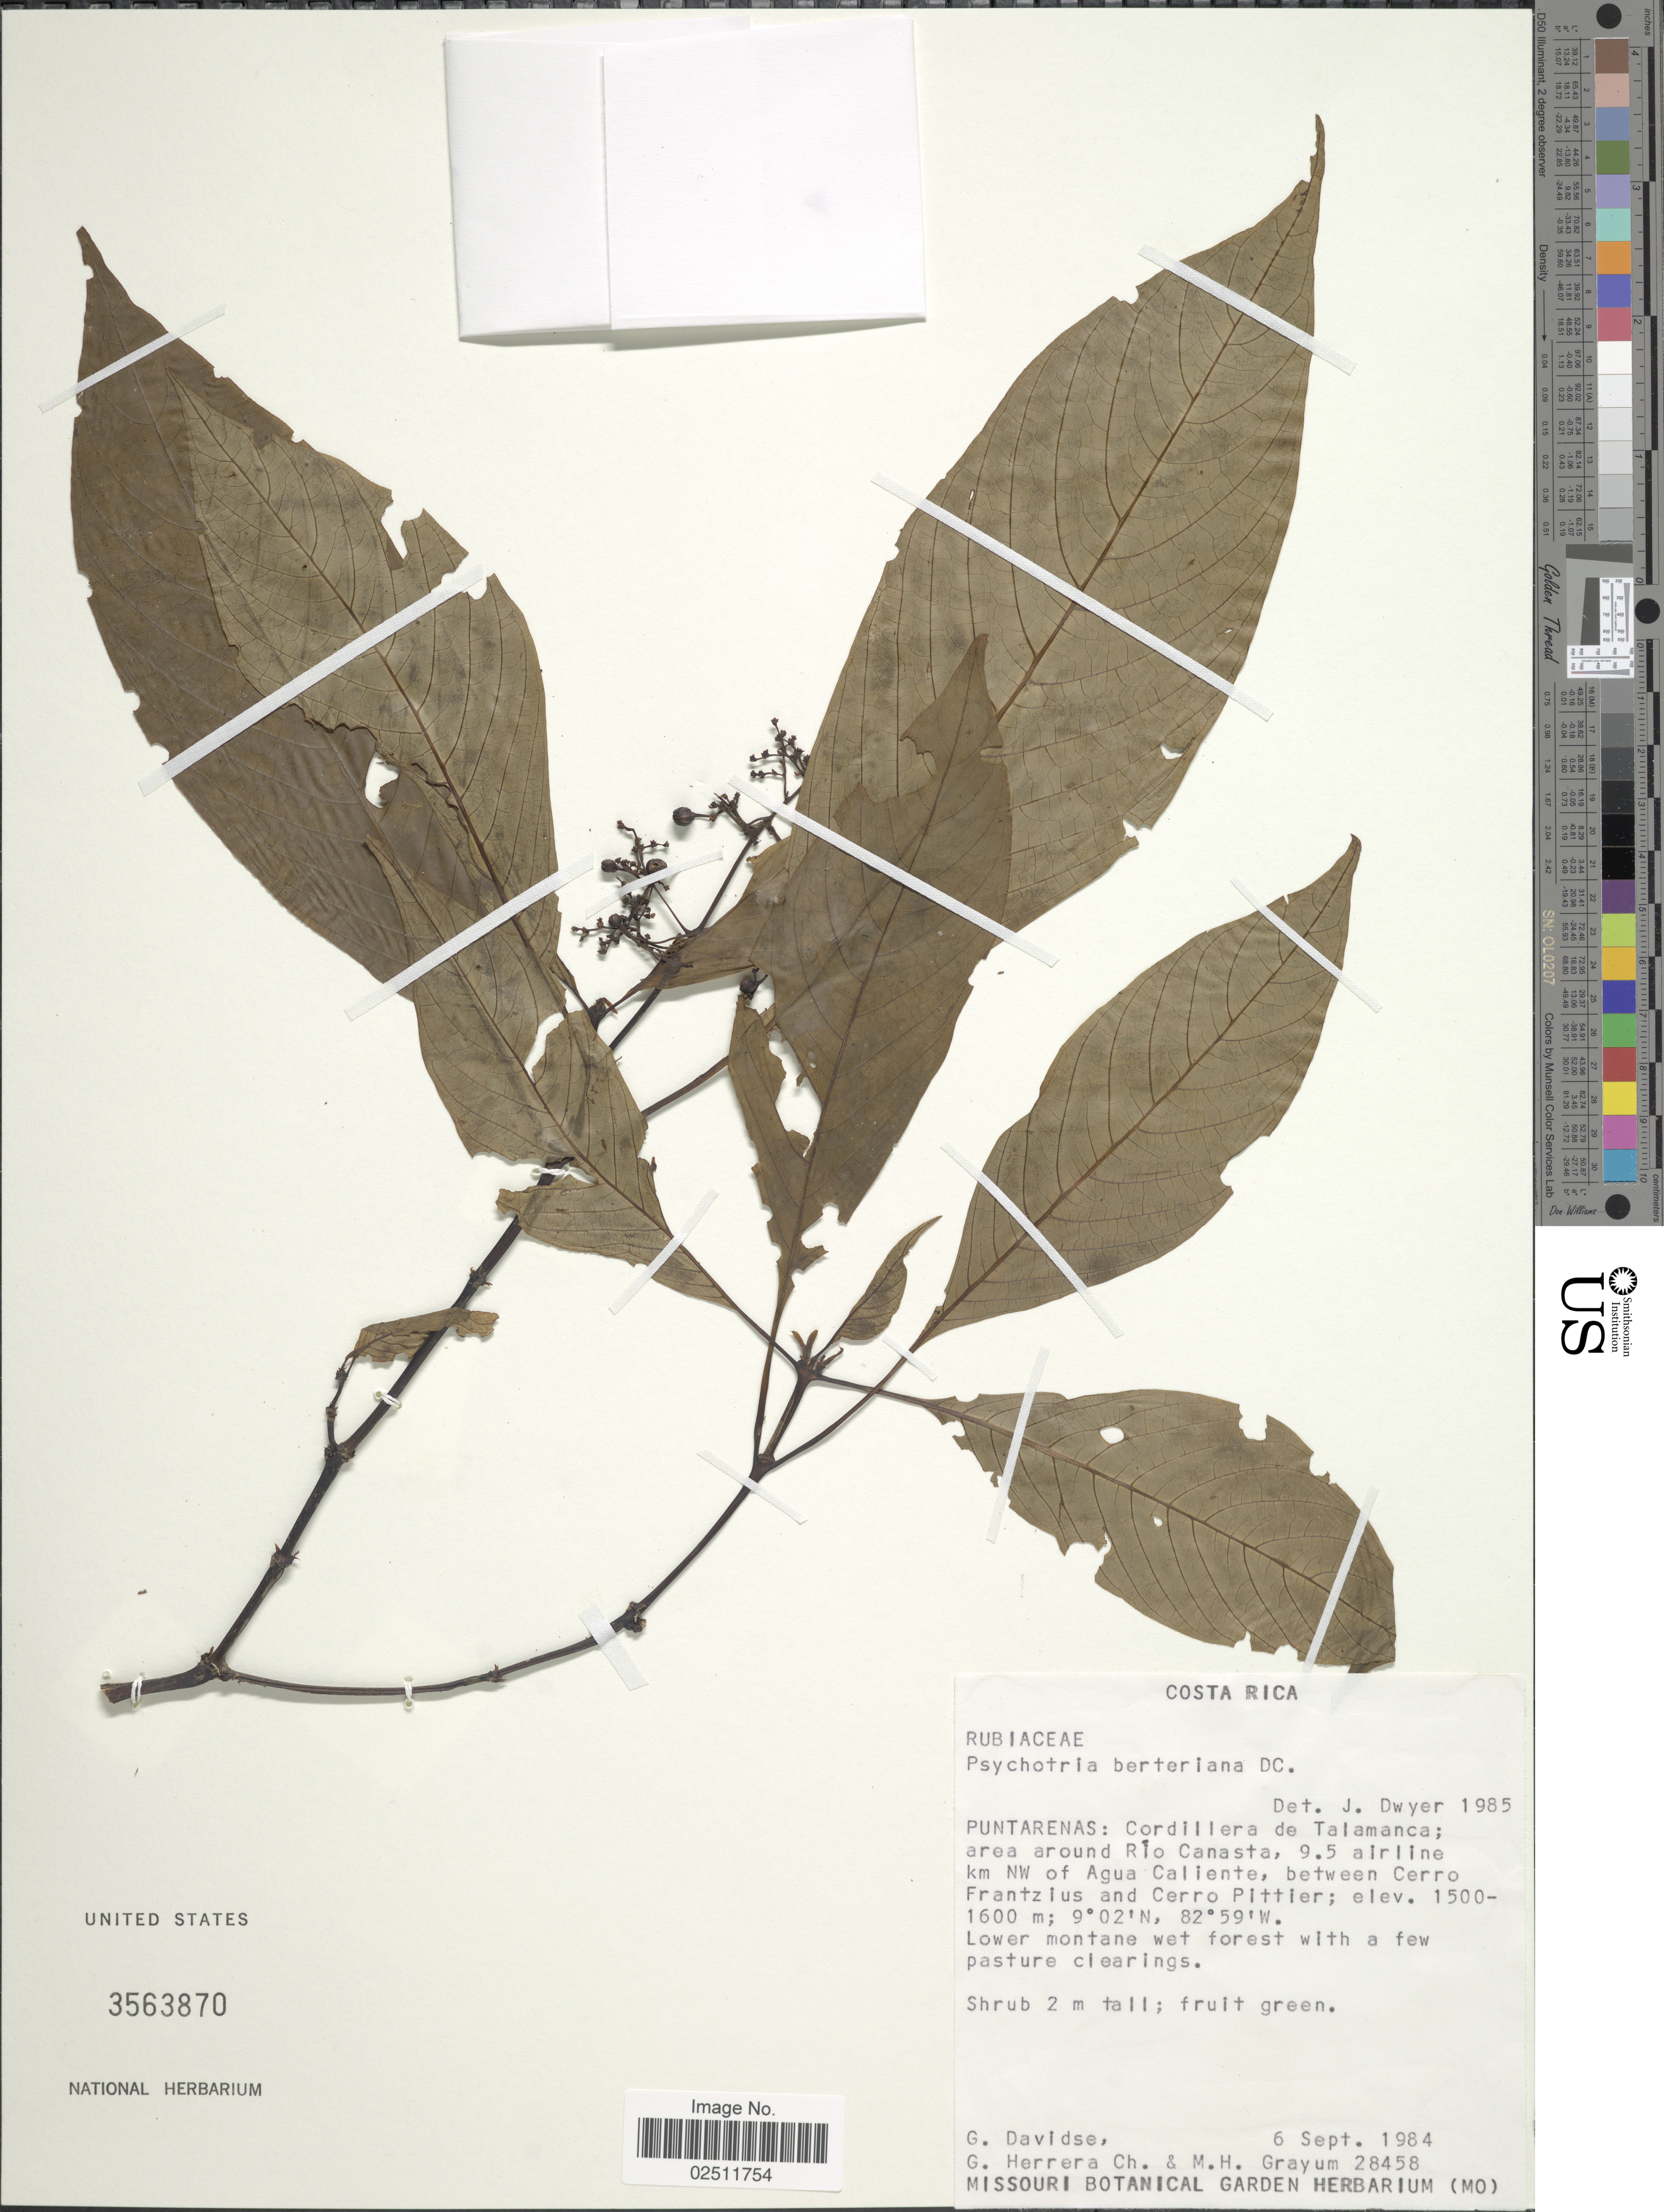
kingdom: Plantae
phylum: Tracheophyta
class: Magnoliopsida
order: Gentianales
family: Rubiaceae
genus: Psychotria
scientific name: Psychotria berteroana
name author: DC.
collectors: G. Davidse, G. Herrera Ch. & M. H. Grayum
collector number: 28458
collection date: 1984-09-06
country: Costa Rica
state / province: Puntarenas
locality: Cordillera de Talamanca; area around Rio Canasta, 9.5 airline km NW of Agua Caliente, between Cerro Frantzius and Cerro Pittier.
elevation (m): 1500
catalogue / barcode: US 3563870